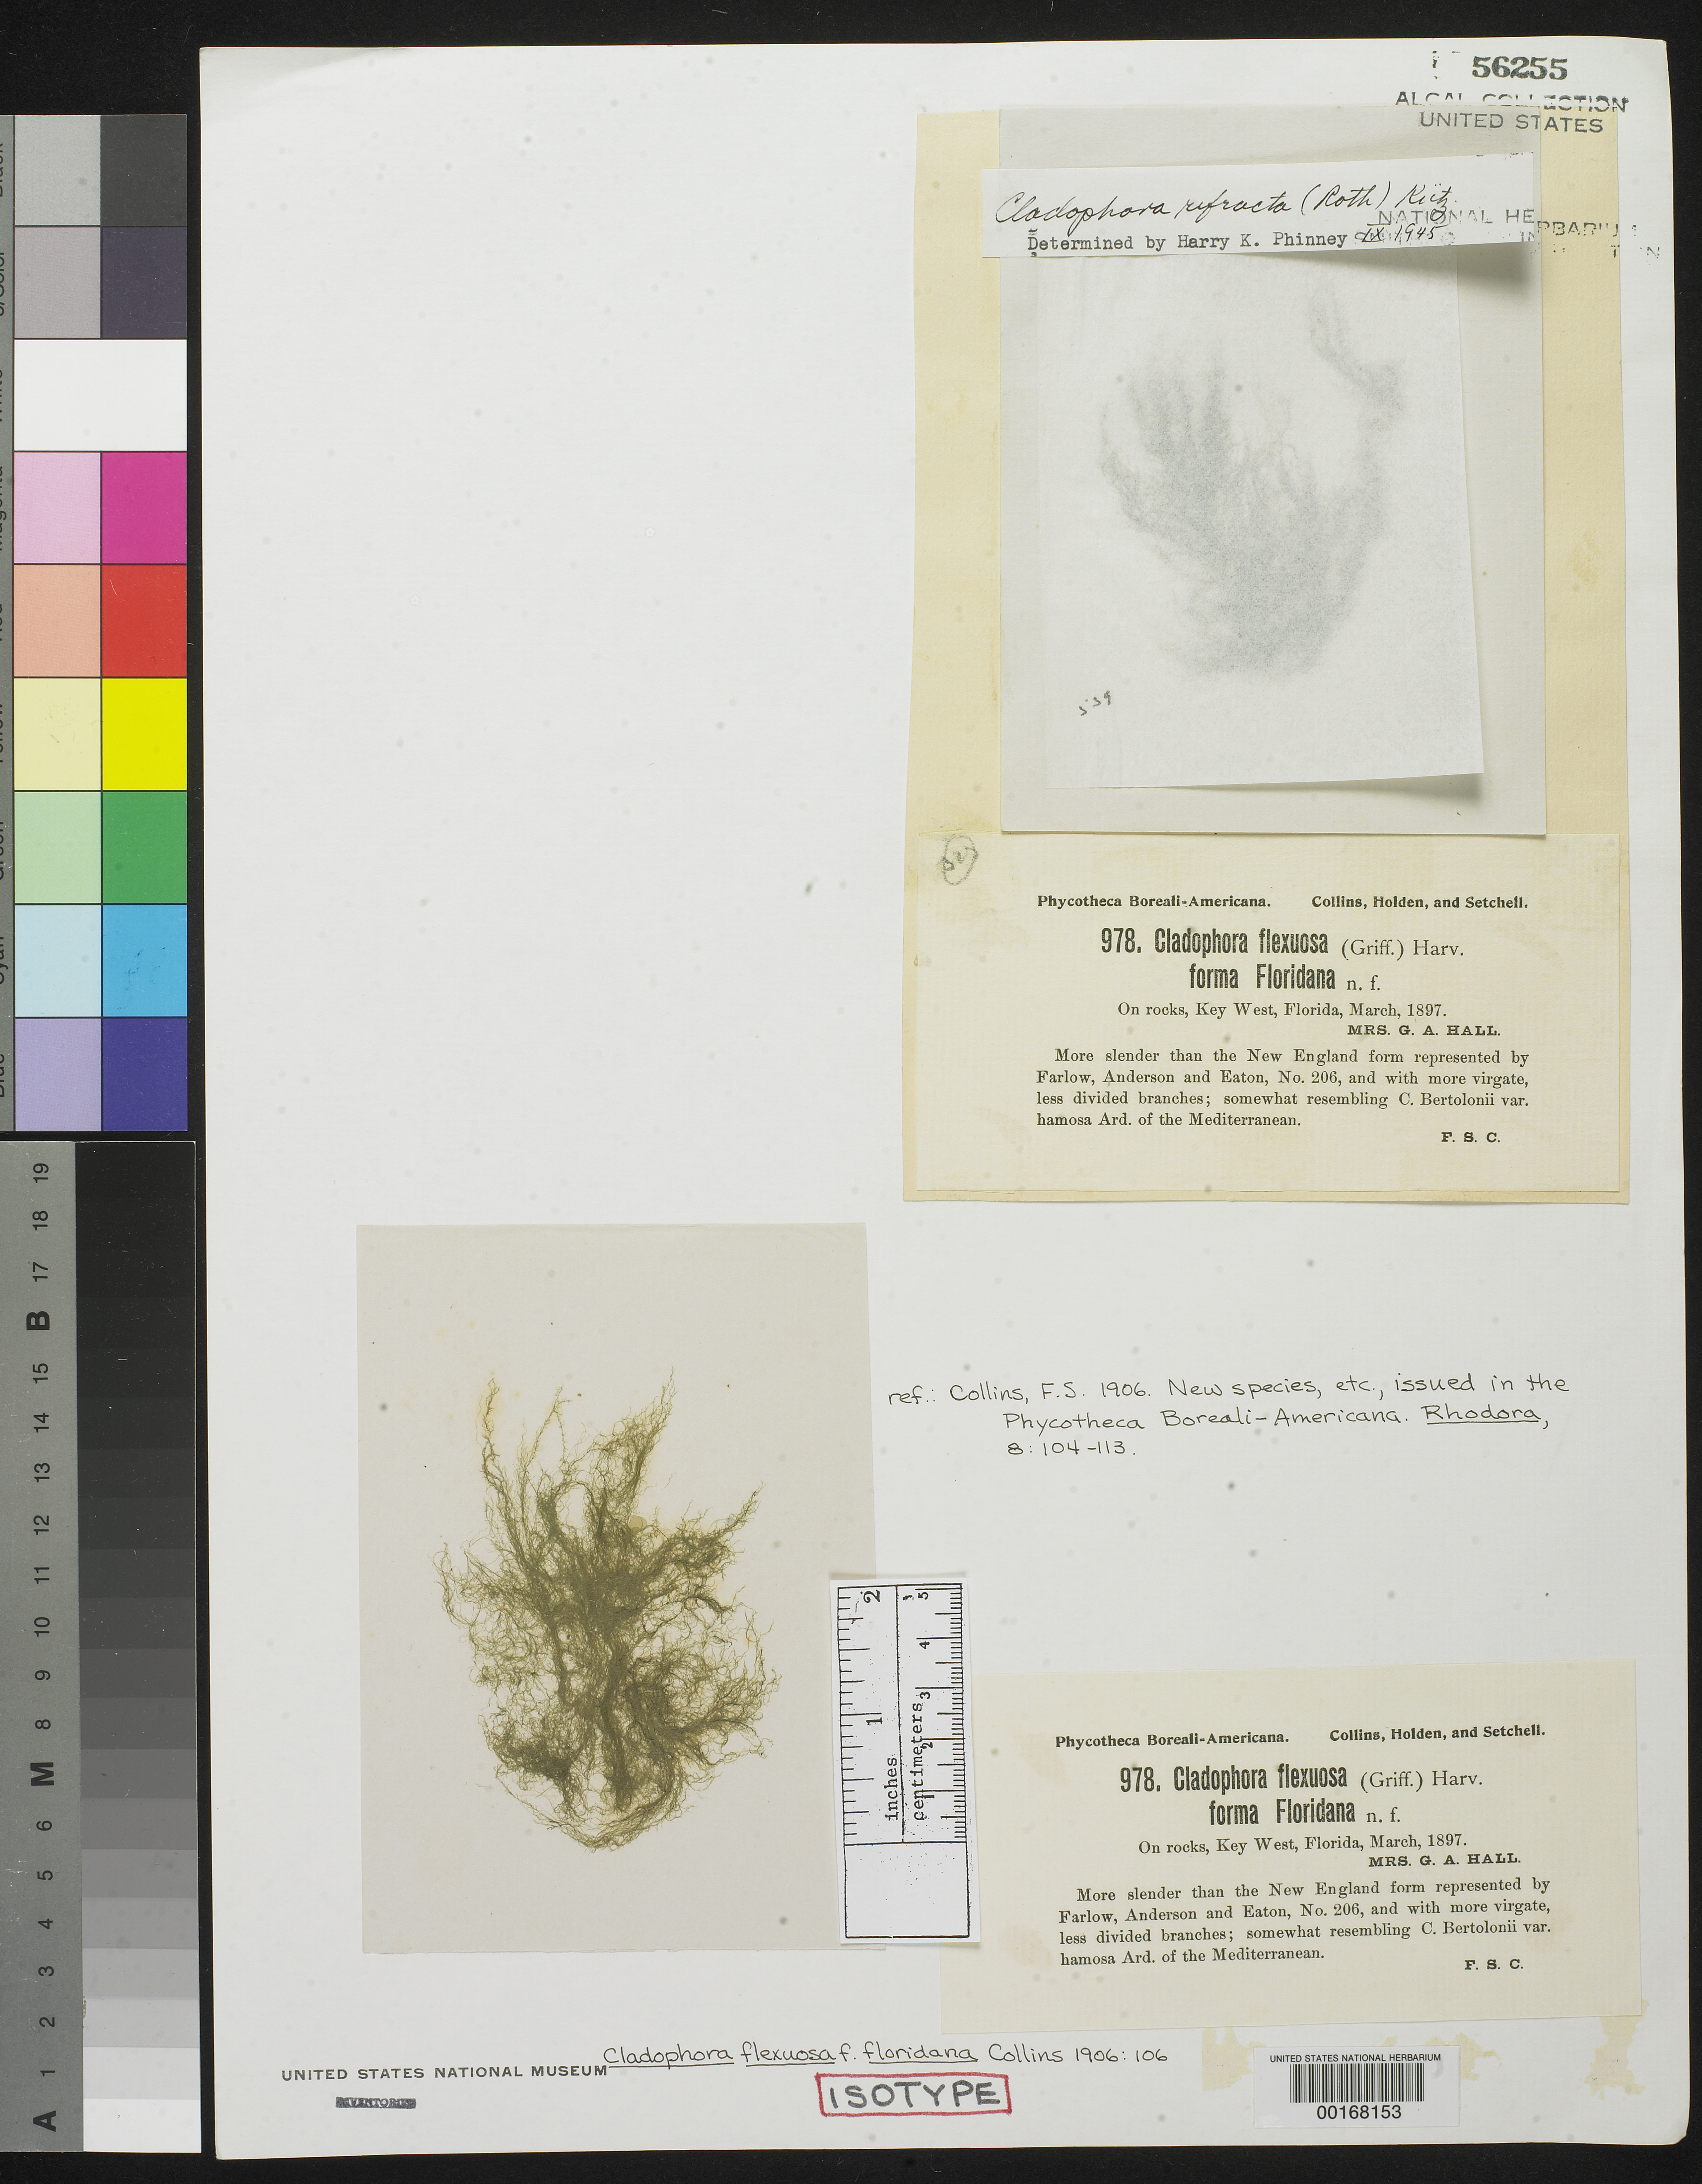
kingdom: Plantae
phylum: Chlorophyta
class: Ulvophyceae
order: Cladophorales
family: Cladophoraceae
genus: Cladophora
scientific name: Cladophora flexuosa f. floridana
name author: Collins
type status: Isotype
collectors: Mrs. Hall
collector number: PB-A 978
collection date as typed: Mar 1897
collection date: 1897-03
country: United States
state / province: Florida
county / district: Monroe County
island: Key West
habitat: On rocks.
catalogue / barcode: US 56255